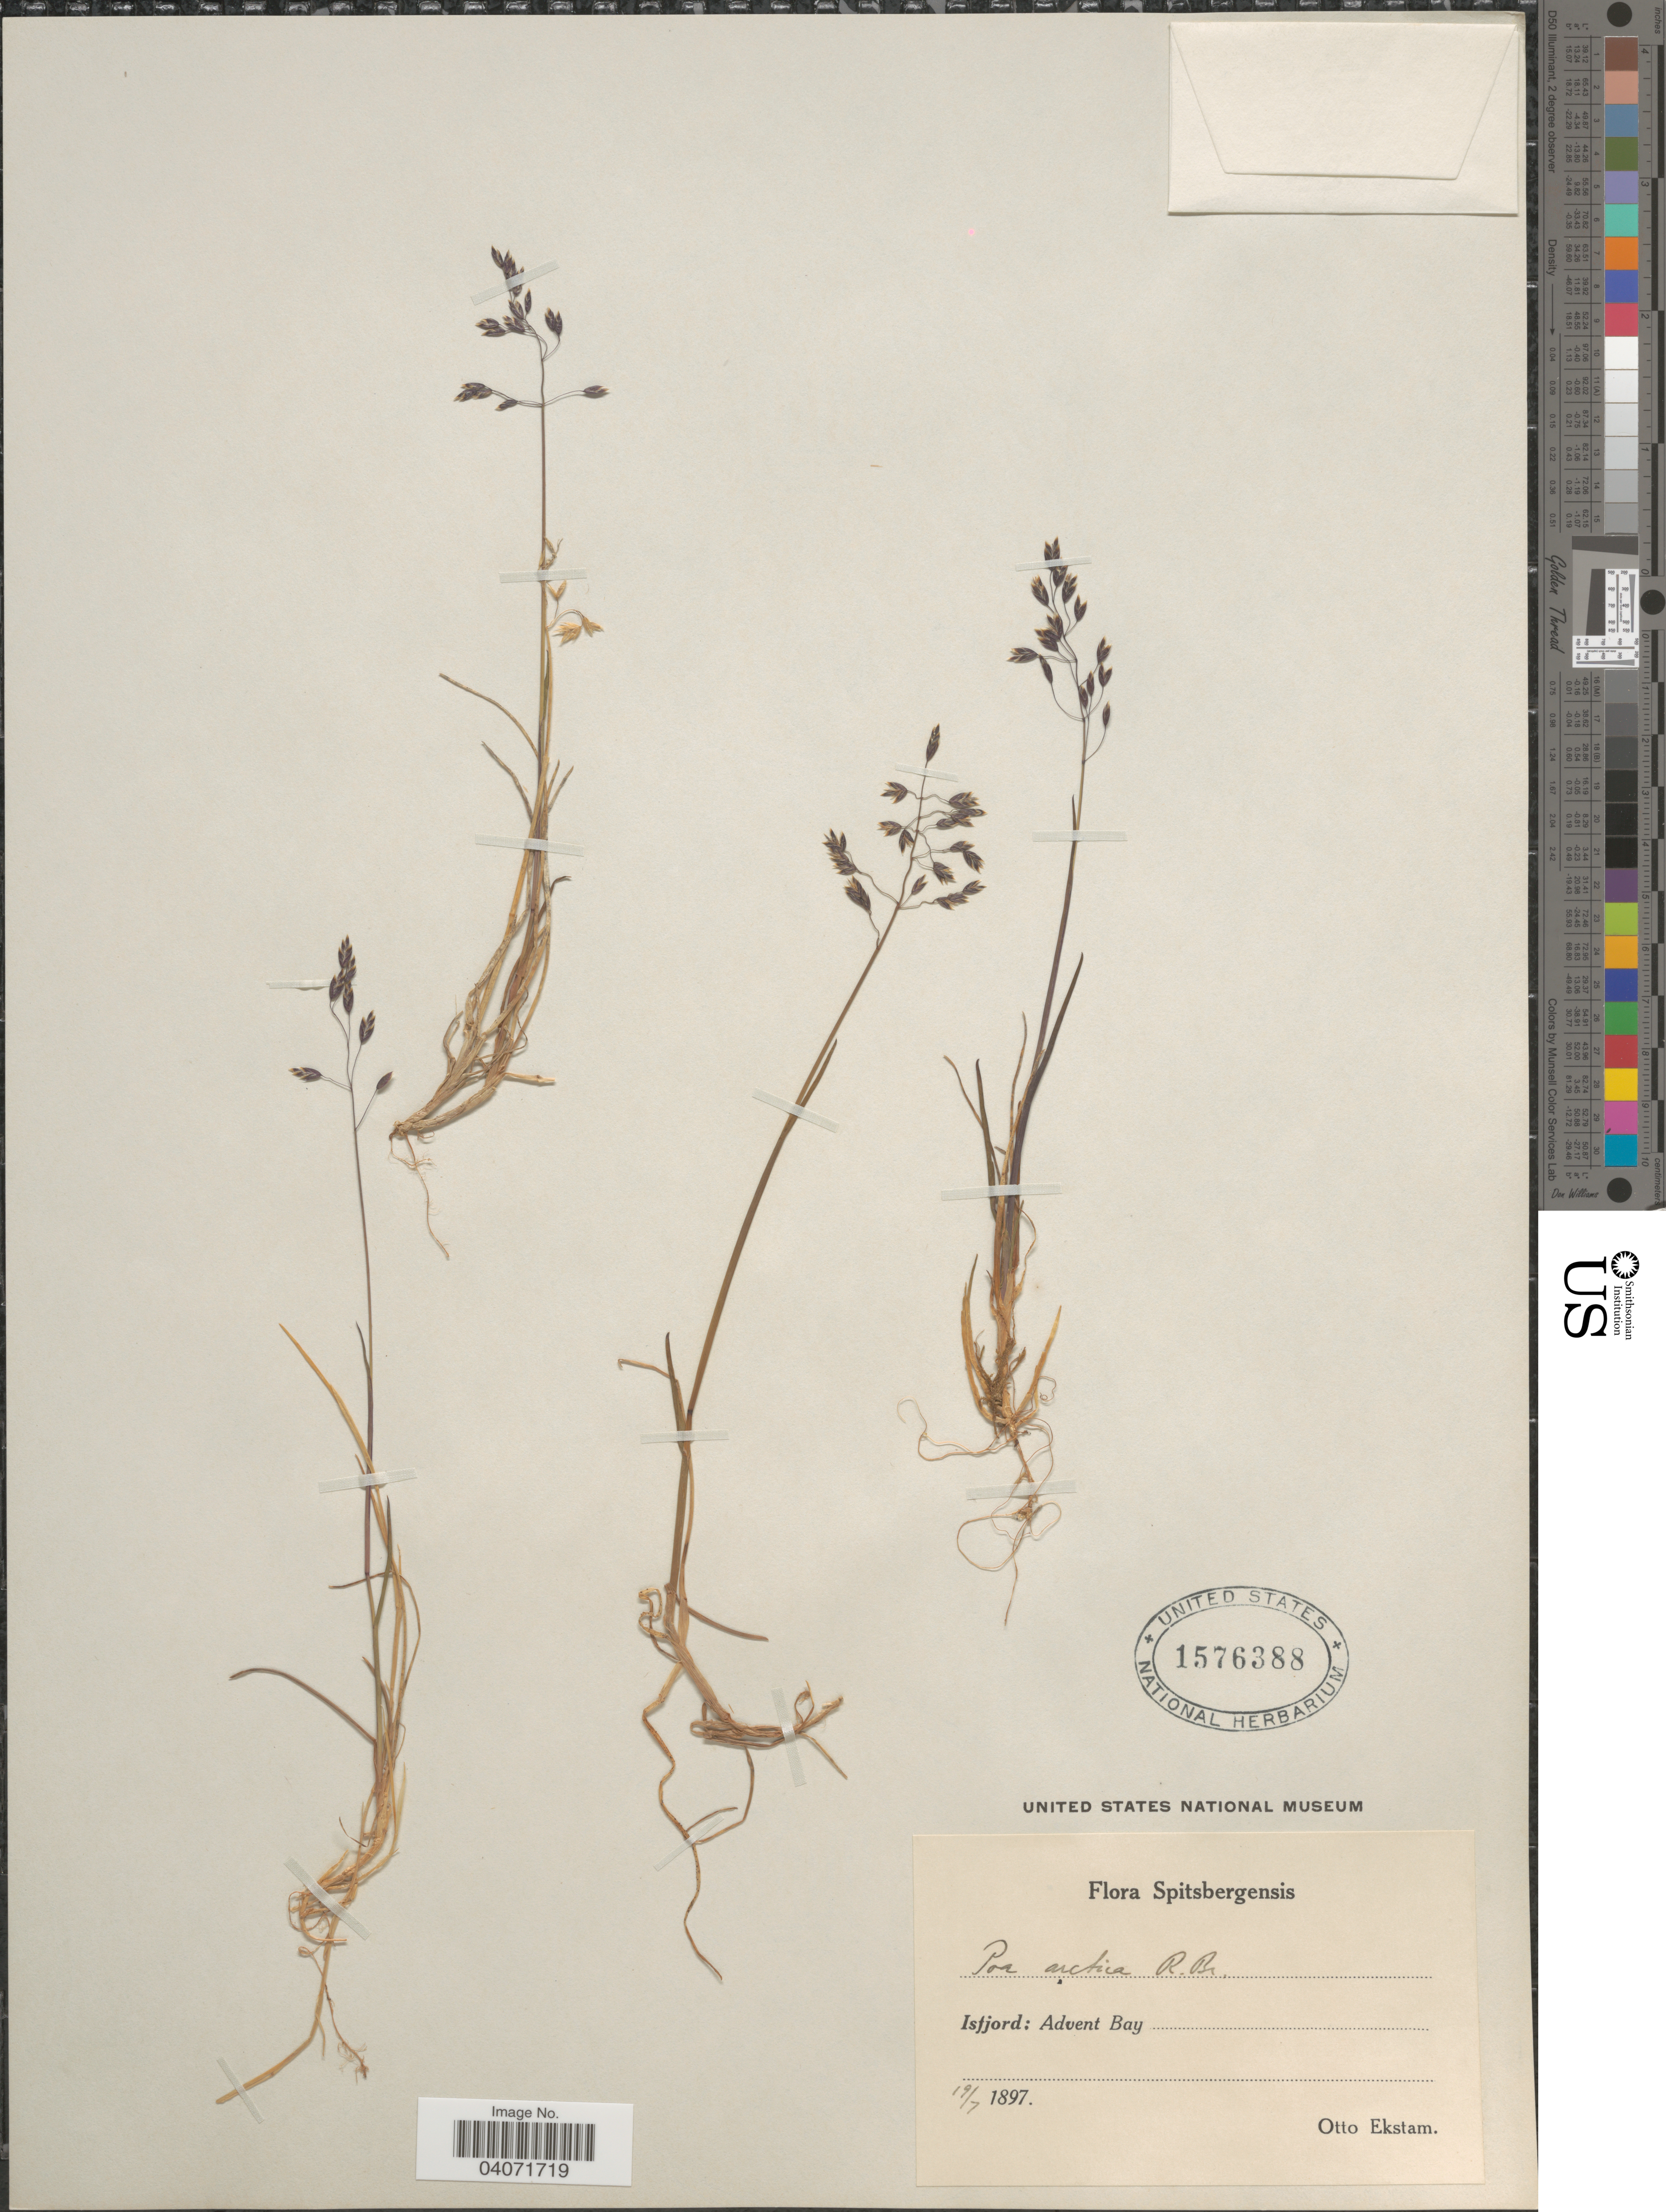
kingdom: Plantae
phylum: Tracheophyta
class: Liliopsida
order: Poales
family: Poaceae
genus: Poa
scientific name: Poa arctica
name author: R. Br.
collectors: O. Ekstam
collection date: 1897-07-19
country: Norway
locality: Spitsbergensis. Isfjord: Advent Bay.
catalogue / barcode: US 1576388